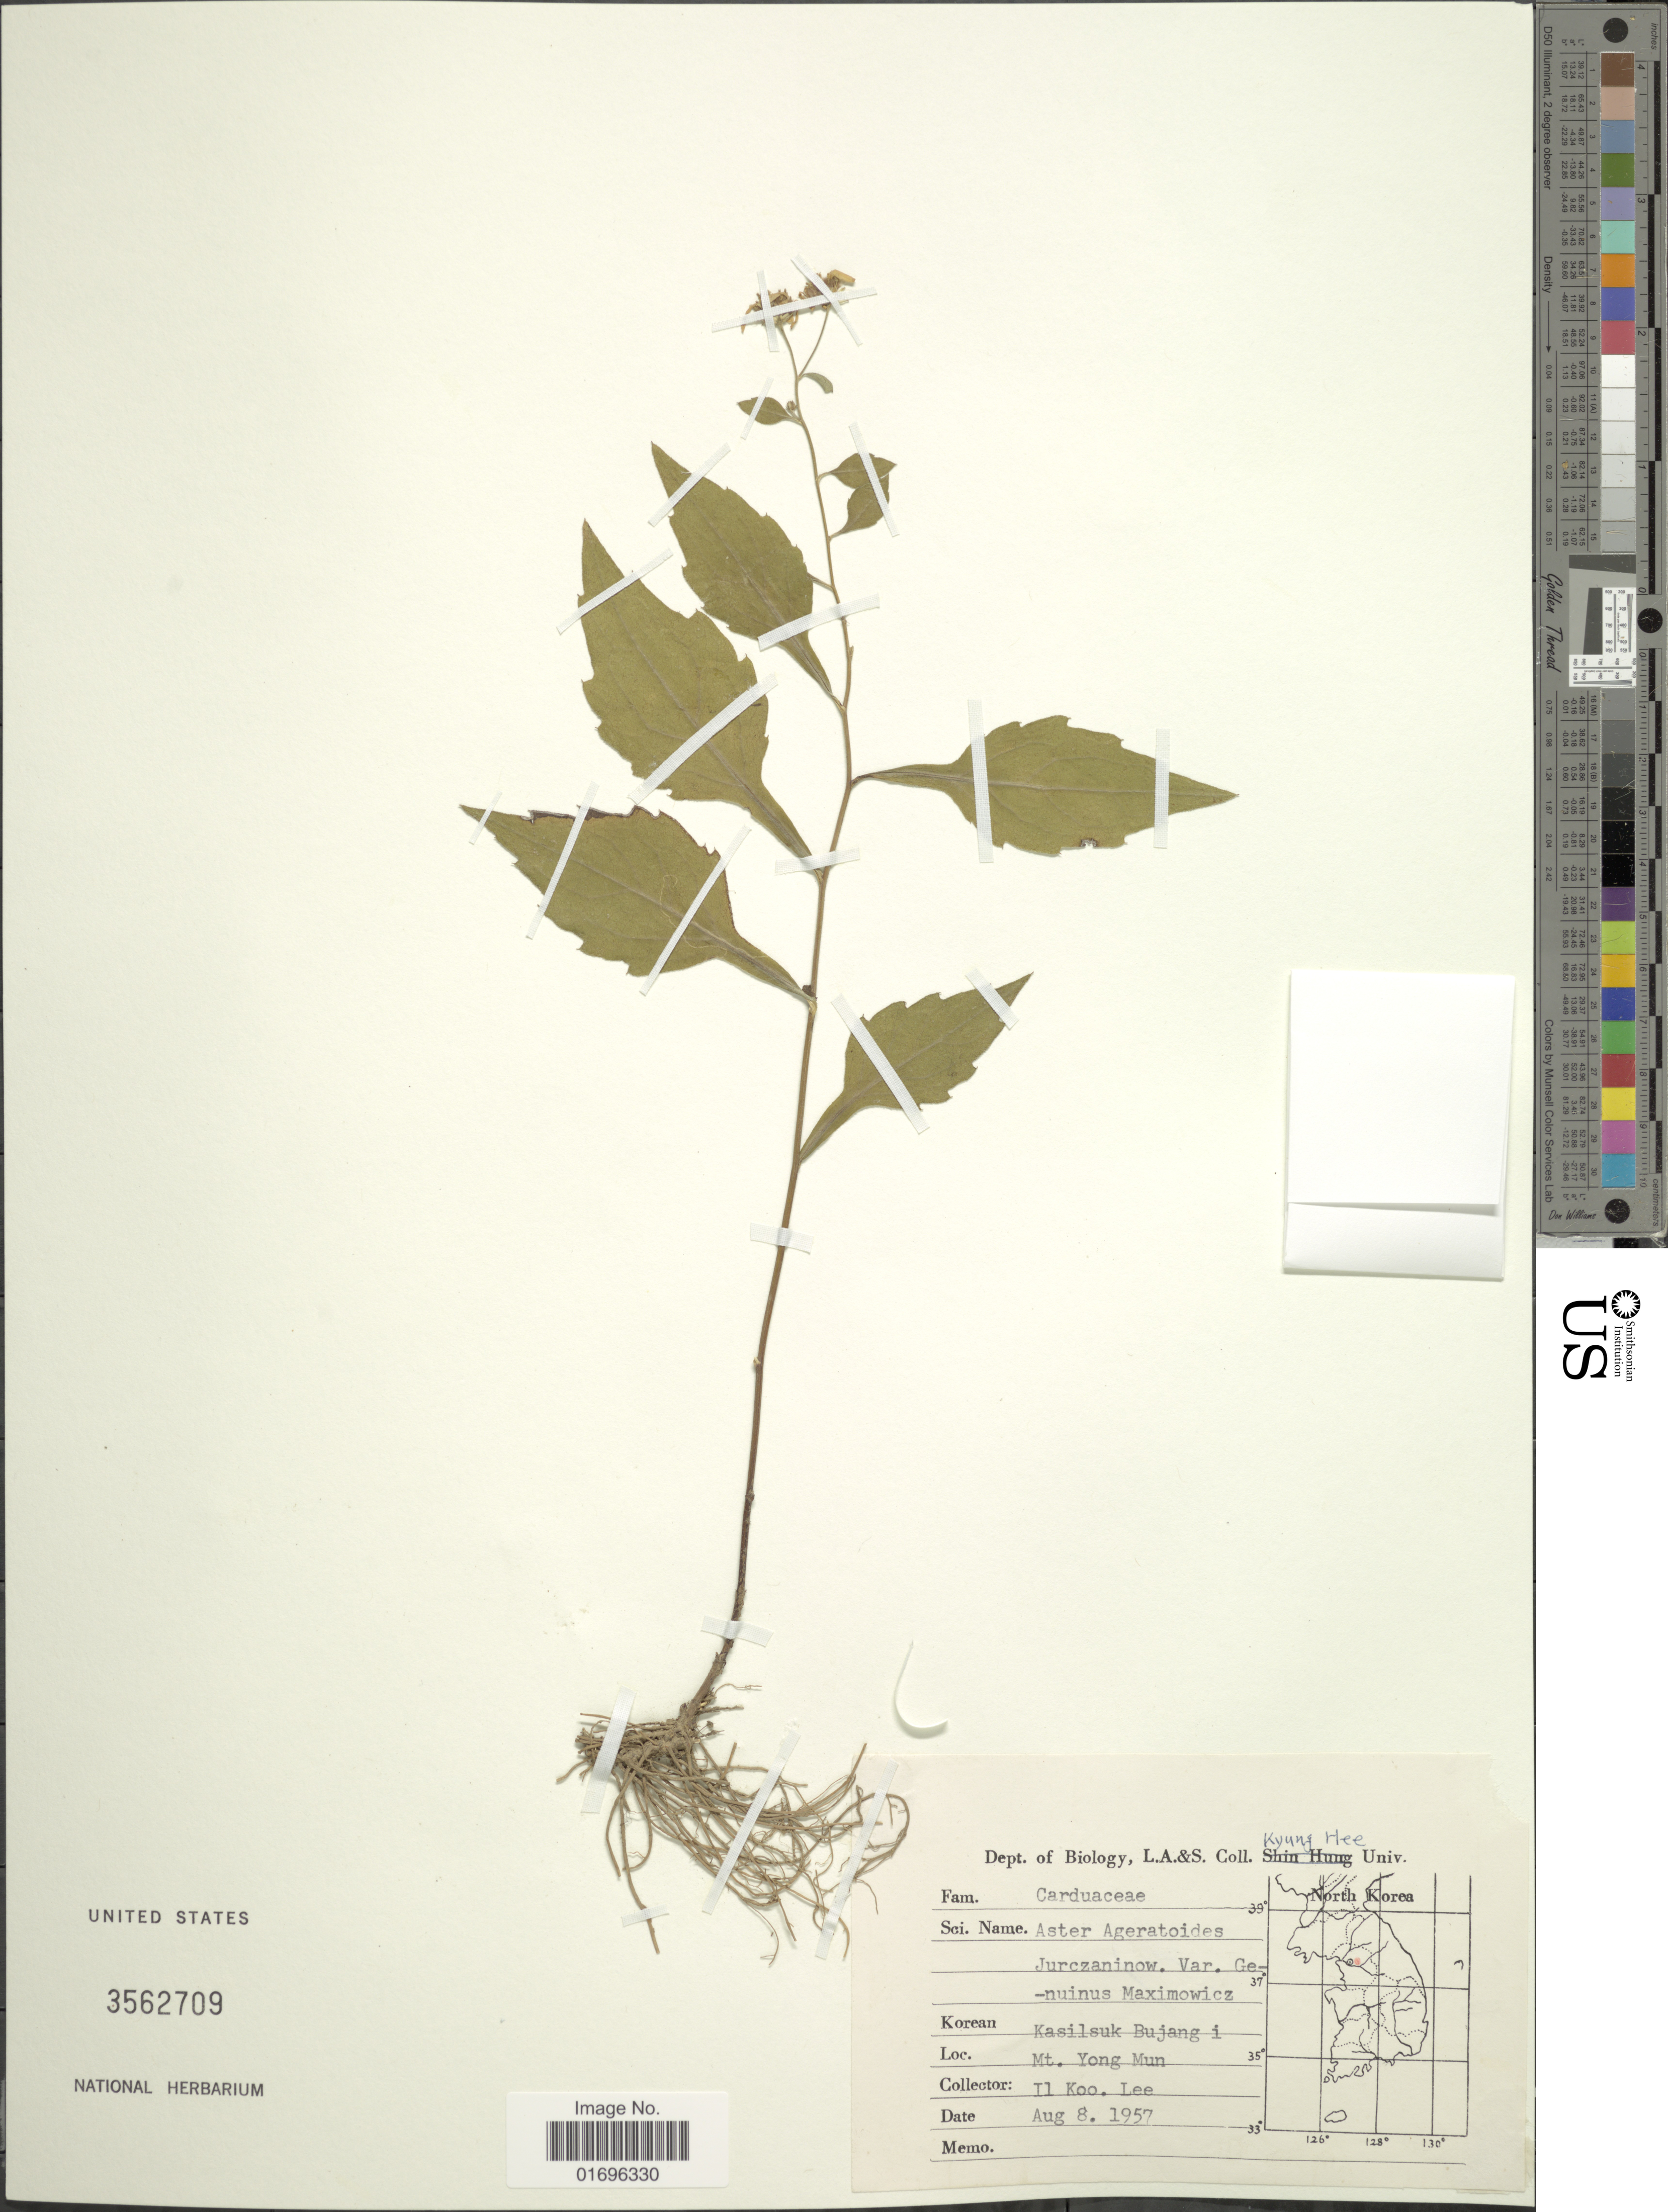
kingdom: Plantae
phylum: Tracheophyta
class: Magnoliopsida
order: Asterales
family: Asteraceae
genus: Aster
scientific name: Aster ageratoides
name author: Turcz.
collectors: I. Lee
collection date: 1957-08-08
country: South Korea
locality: Korean. Kasilsuk Bujang i. Mt. Yong Mun.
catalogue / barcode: US 3562709